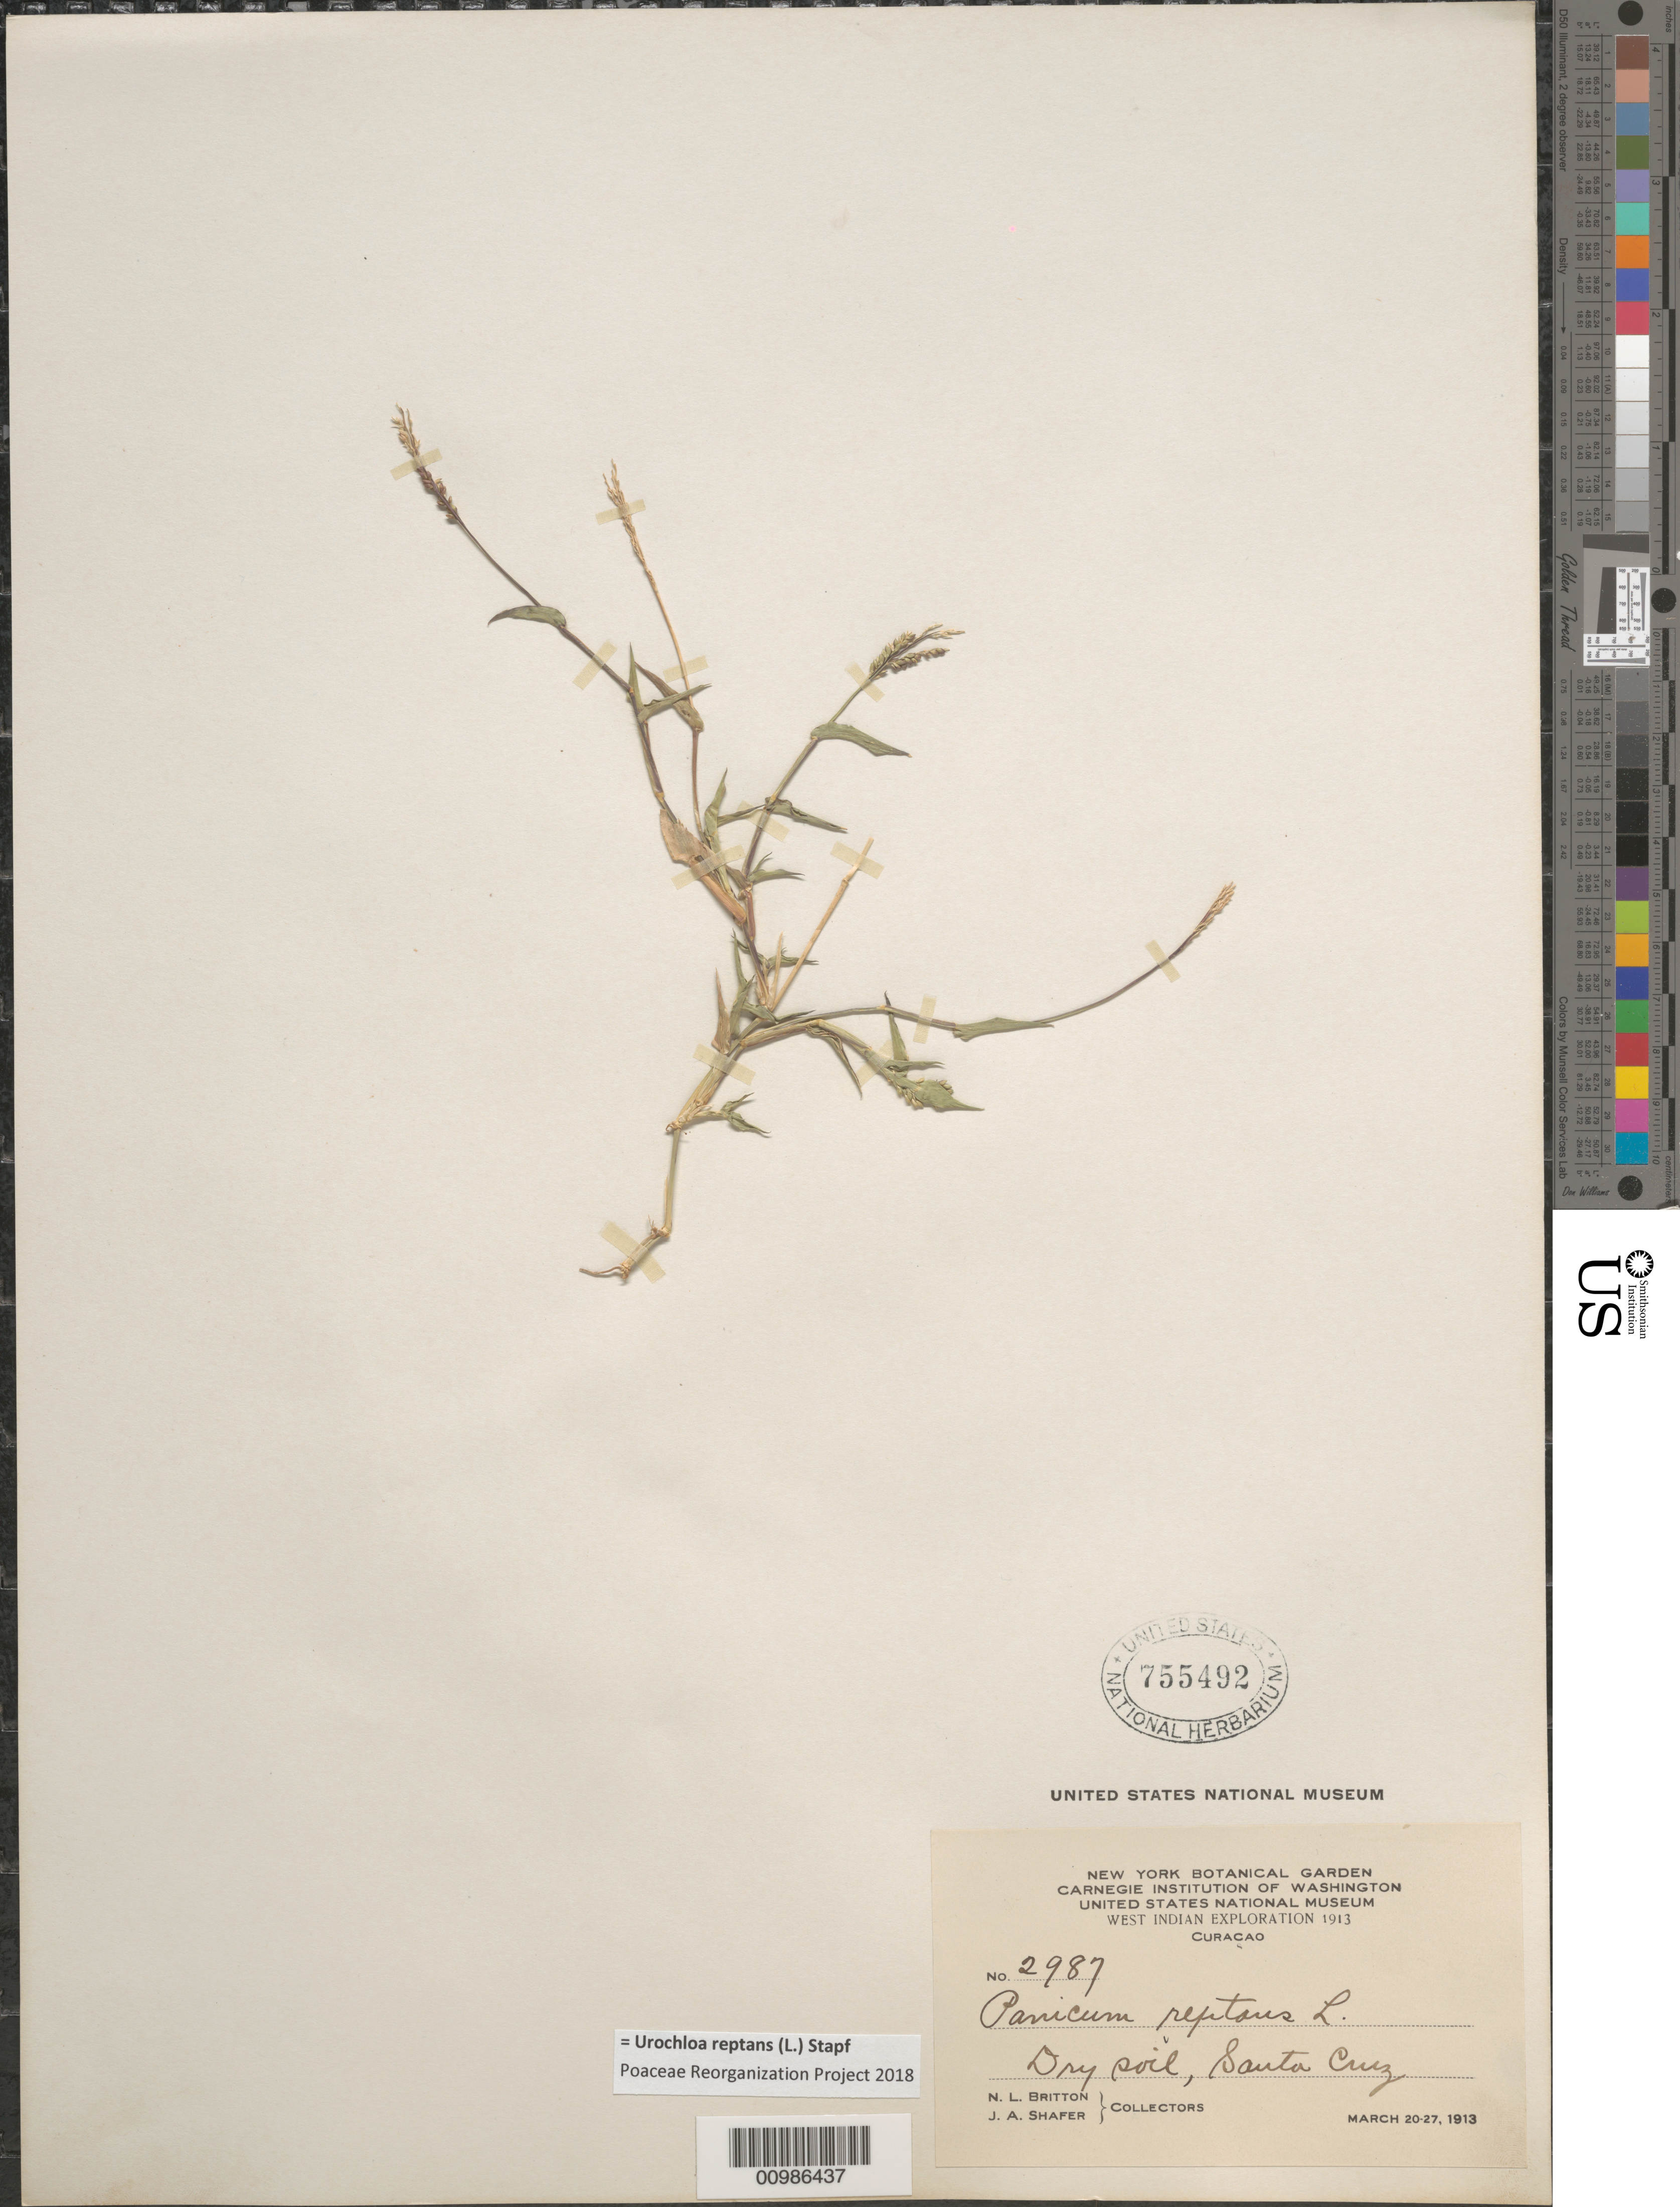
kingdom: Plantae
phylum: Tracheophyta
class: Liliopsida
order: Poales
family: Poaceae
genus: Brachiaria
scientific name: Brachiaria reptans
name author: (L.) C.E. Hubb. & C.A. Gardner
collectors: N. Britton & J. A. Shafer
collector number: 2987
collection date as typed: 20 Mar 1913 to27 Mar 1913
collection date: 1913-03-20/1913-03-27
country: Curaçao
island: Curaçao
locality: Santa Cruz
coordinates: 0 N, 0 E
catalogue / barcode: US 755492